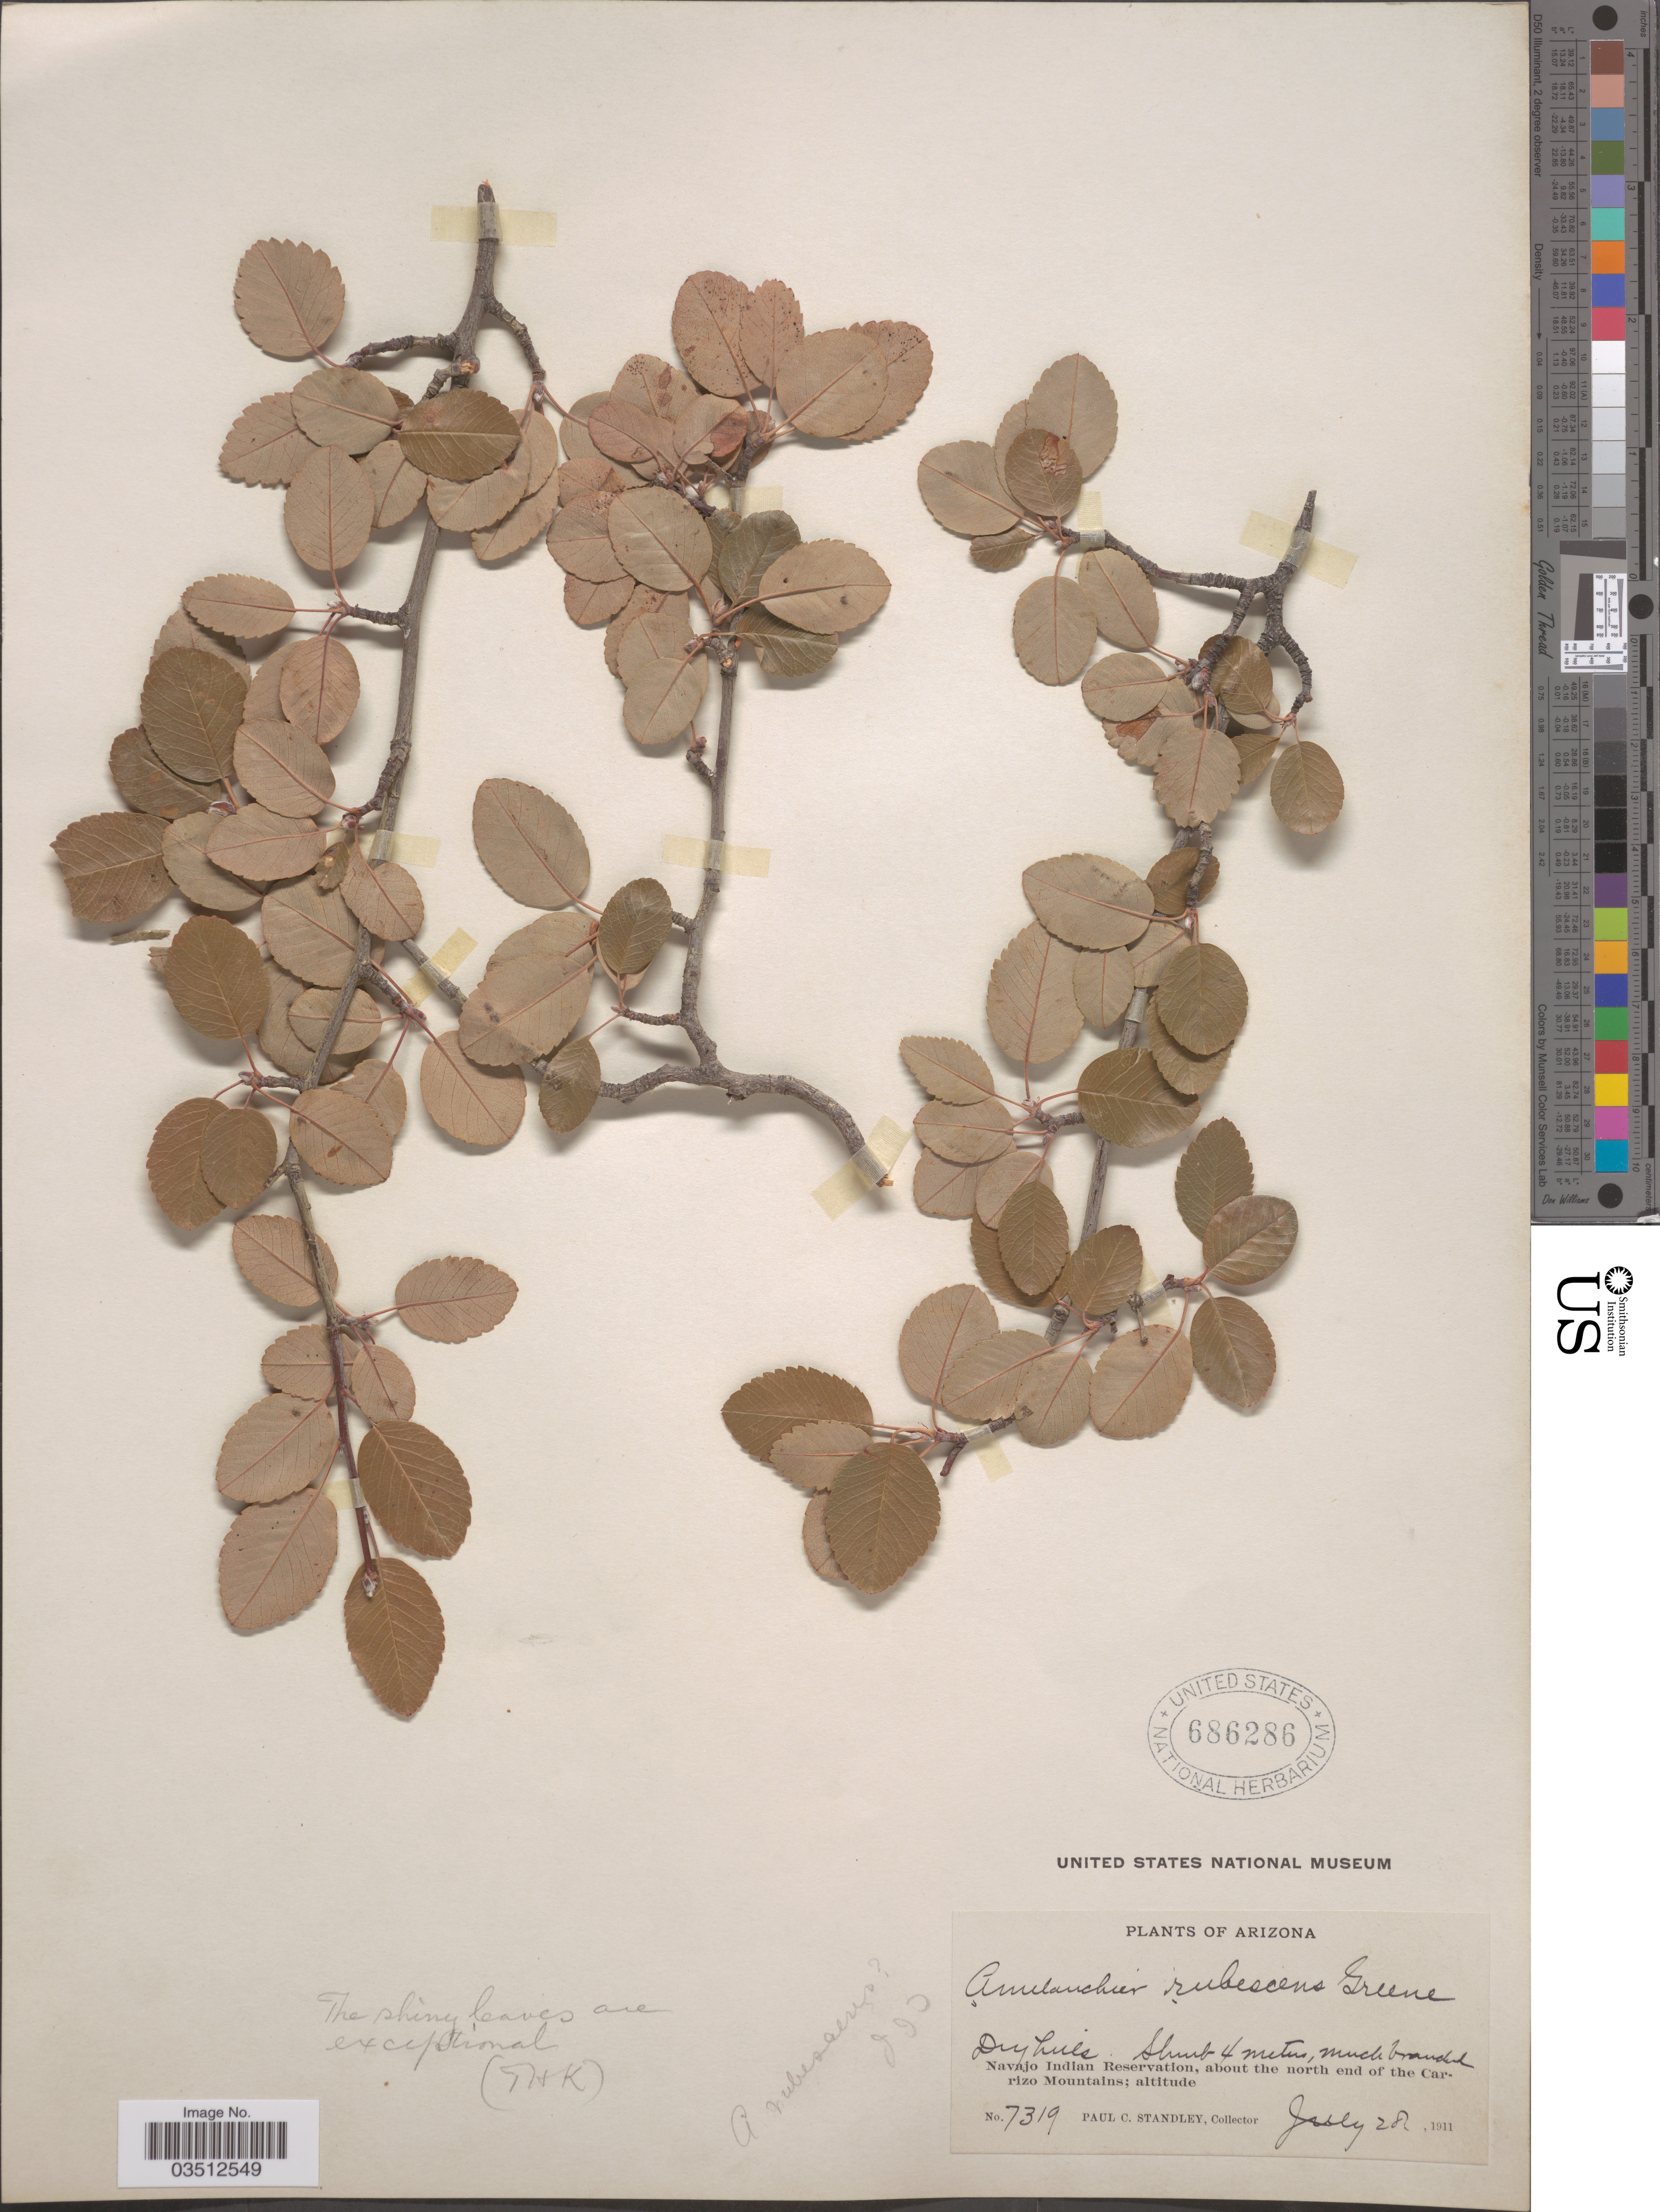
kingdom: Plantae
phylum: Tracheophyta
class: Magnoliopsida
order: Rosales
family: Rosaceae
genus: Amelanchier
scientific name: Amelanchier rubescens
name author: Greene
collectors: P. C. Standley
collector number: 7319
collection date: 1911-07-28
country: United States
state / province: Arizona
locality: Navajo Indian Reservation, about the north end of the Carizo Mountains.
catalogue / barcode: US 686286